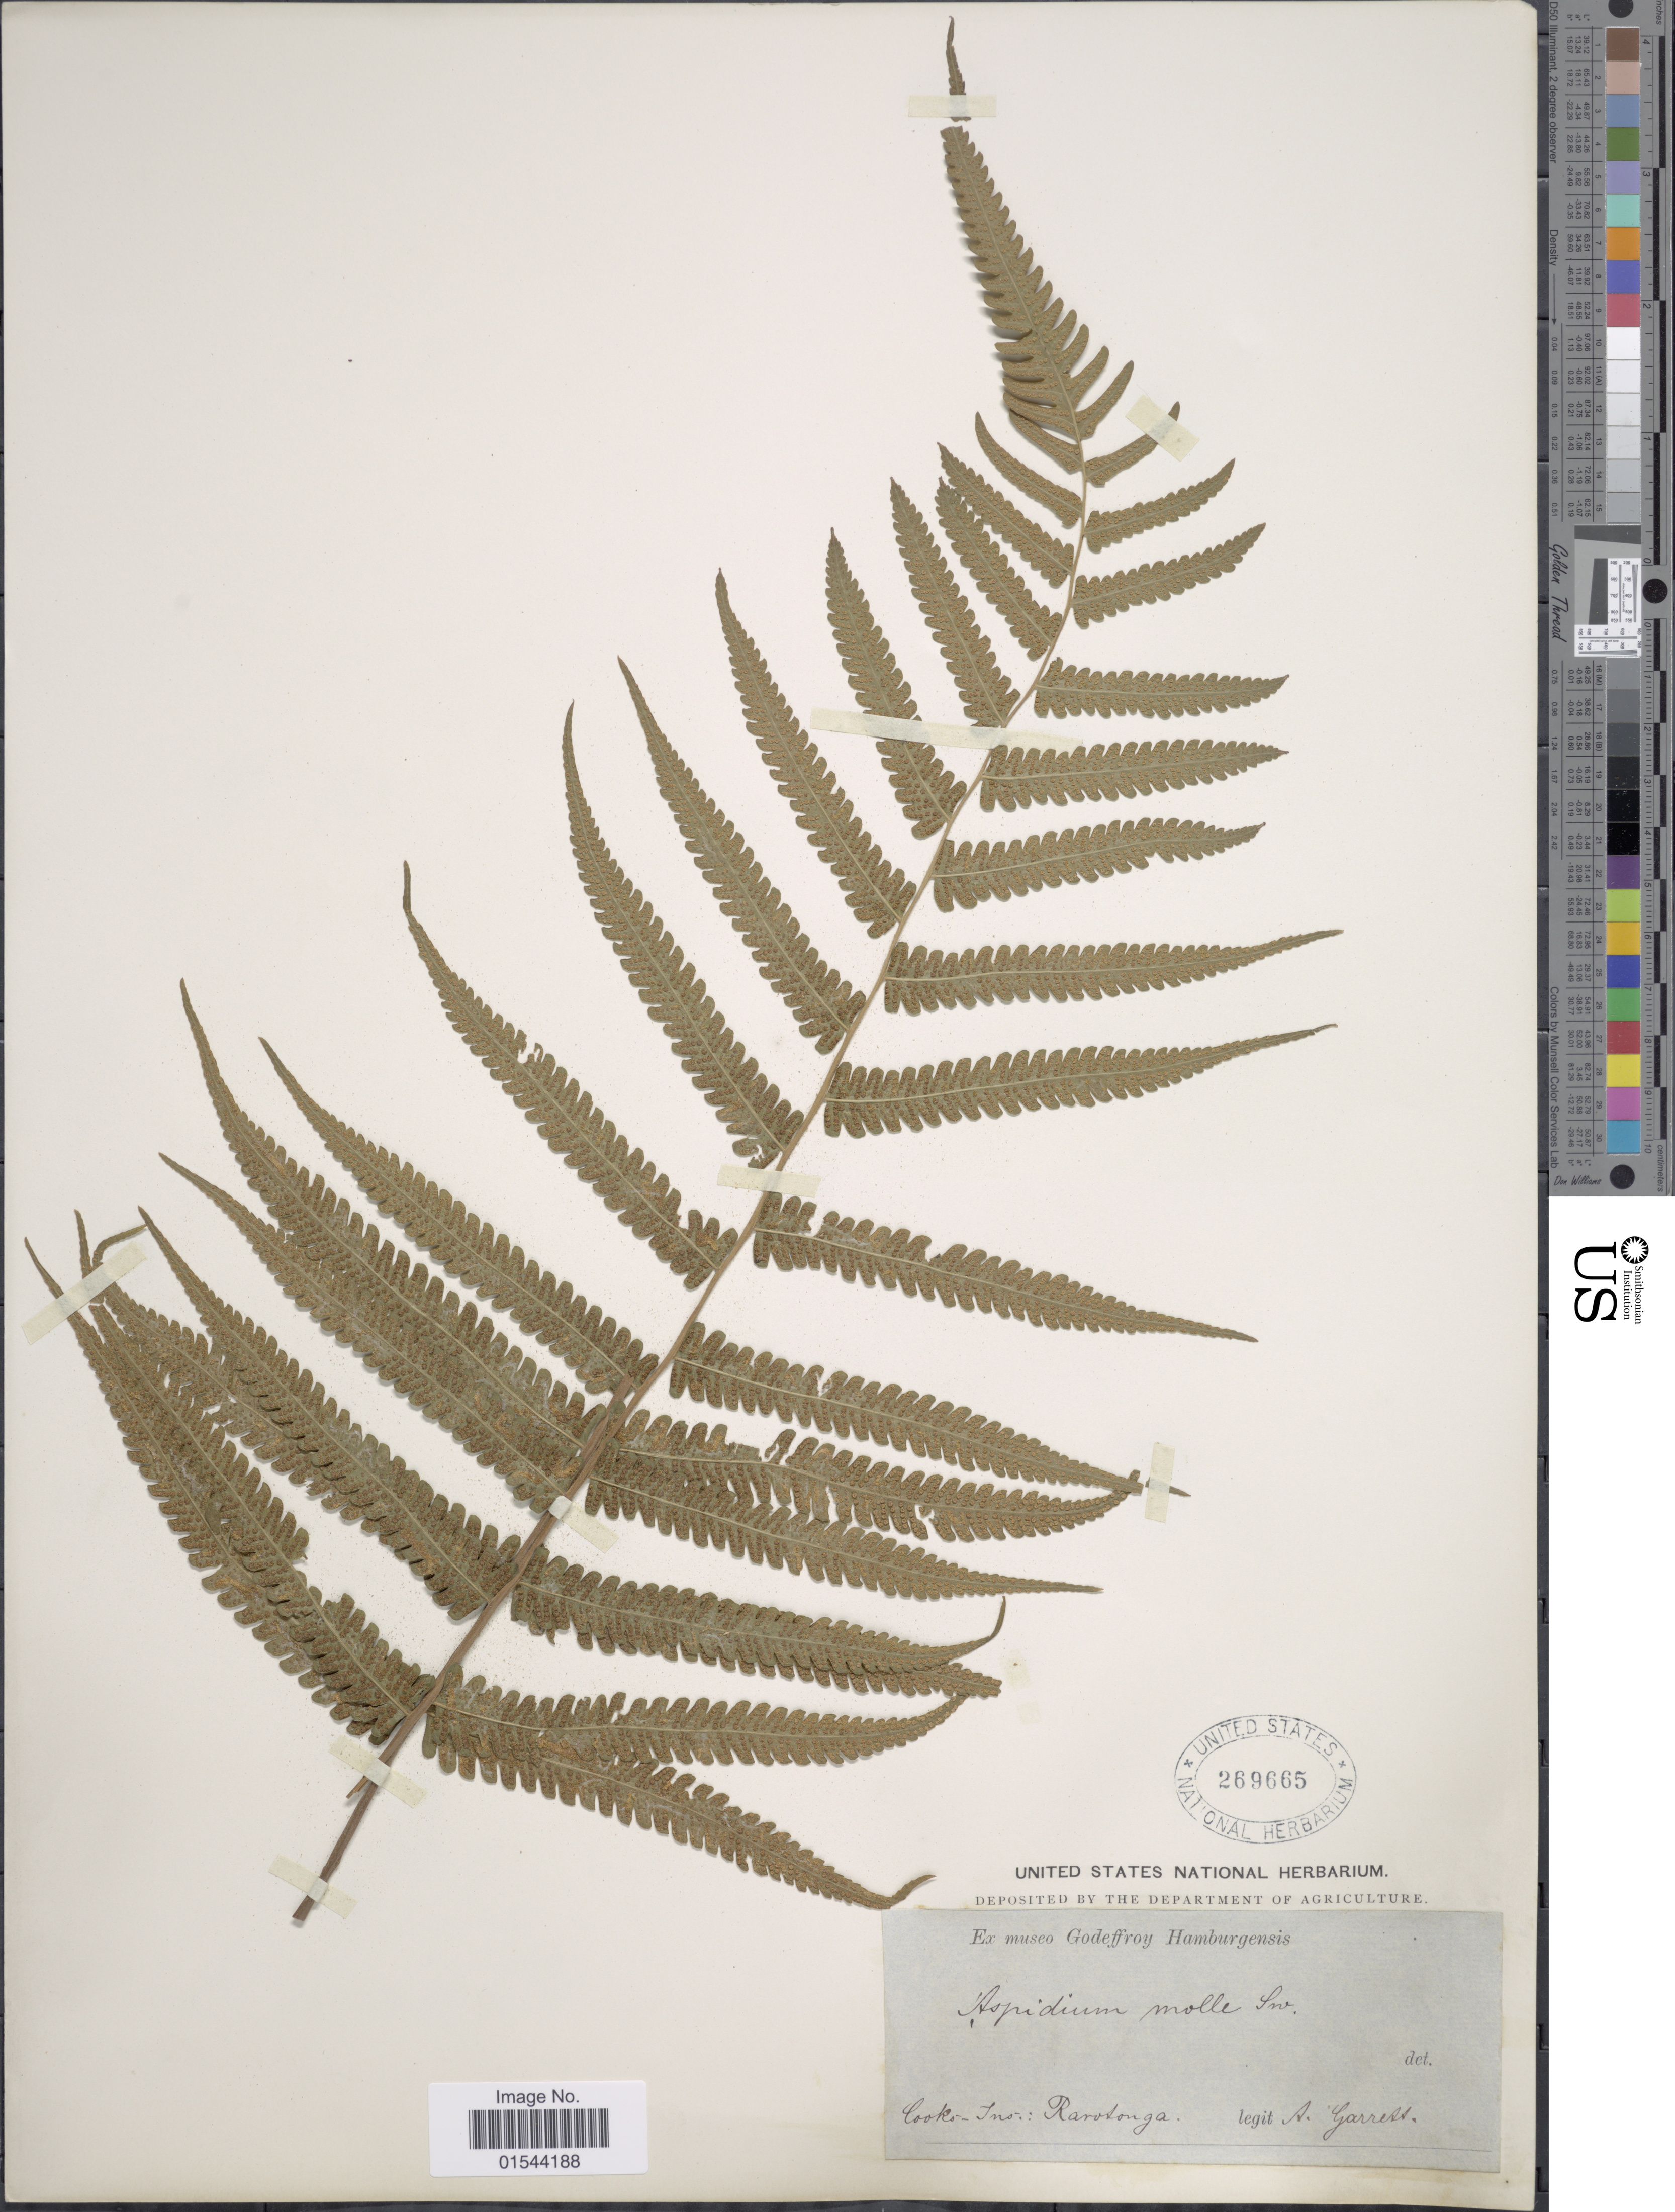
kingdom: Plantae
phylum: Tracheophyta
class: Polypodiopsida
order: Polypodiales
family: Thelypteridaceae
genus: Christella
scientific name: Christella dentata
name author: (Forssk.) Brownsey & Jermy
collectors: A. O. Garrett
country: Cook Islands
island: Rarotonga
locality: Rarotonga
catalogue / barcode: US 269665